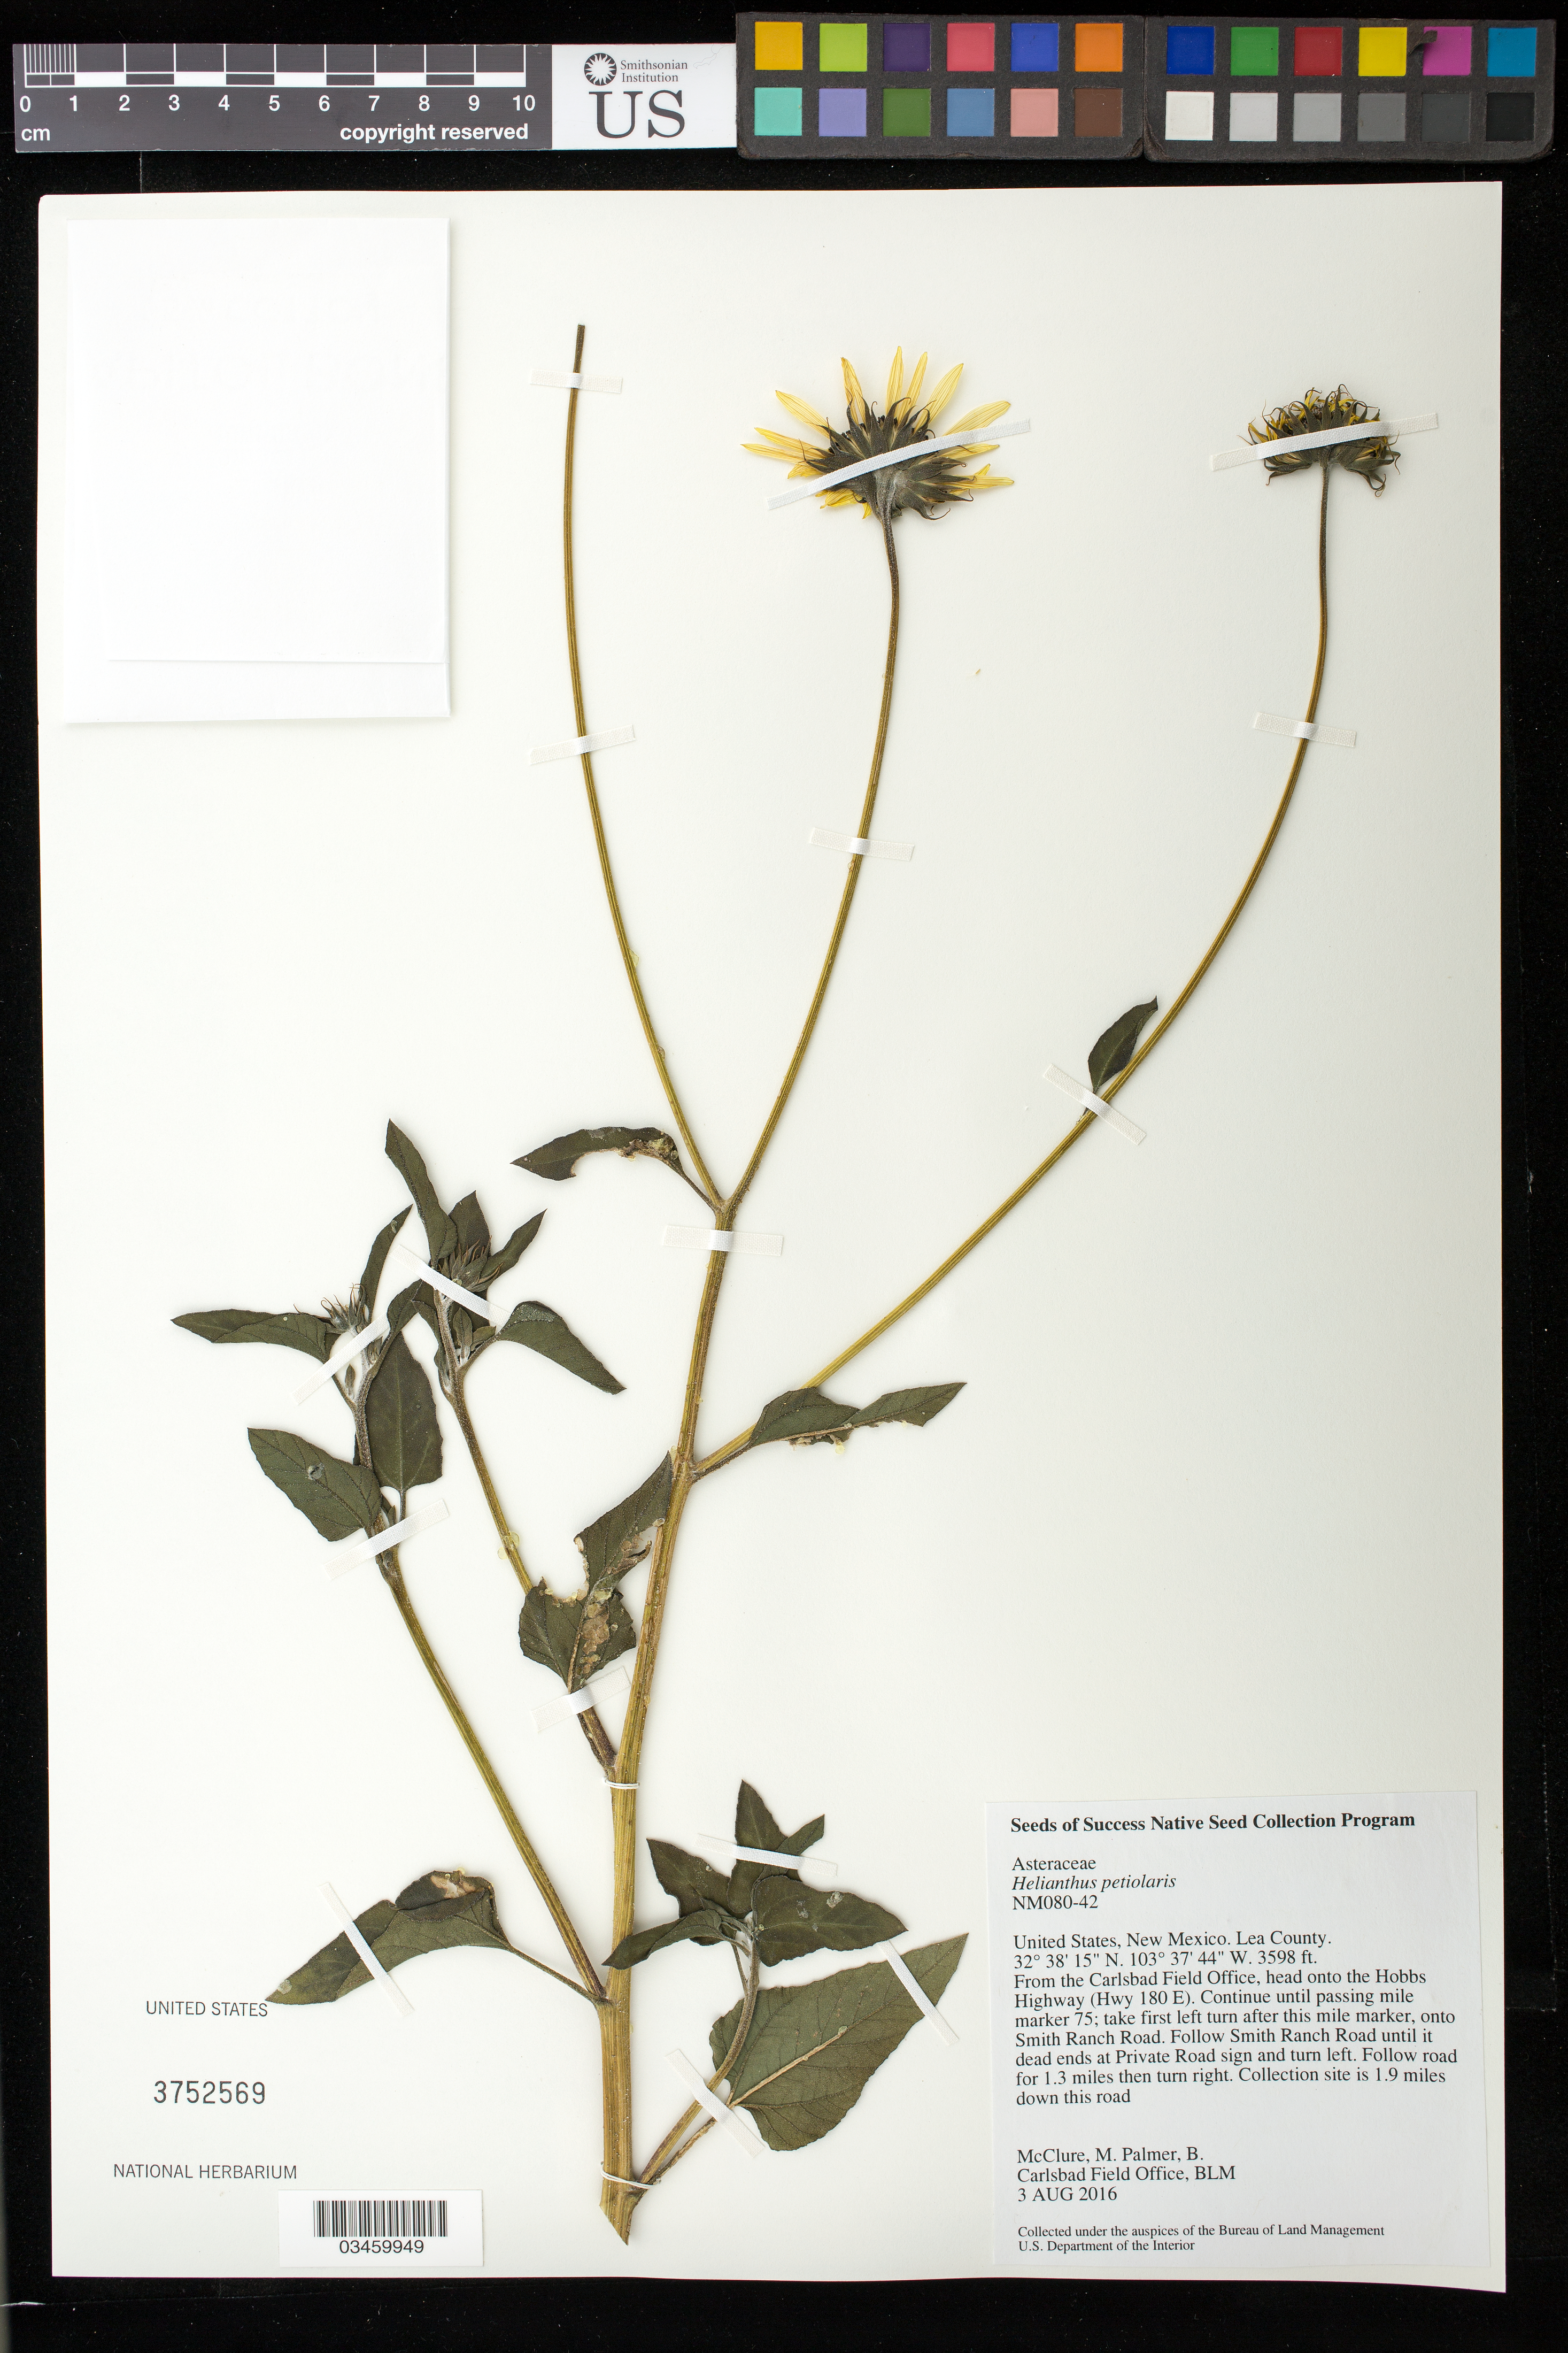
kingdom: Plantae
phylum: Tracheophyta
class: Magnoliopsida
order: Asterales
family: Asteraceae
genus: Helianthus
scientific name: Helianthus petiolaris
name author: Nutt.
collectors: M. McClure & B. Palmer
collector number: NM080-42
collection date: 2016-08-03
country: United States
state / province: New Mexico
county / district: Lea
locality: Smith Ranch Rd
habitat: Loamy Sand Ecological Site. Population located in fine sandy loams, nested between Kermit component of dunes and sandhills, on pyote and maljamar fine sands.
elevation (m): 1097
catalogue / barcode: US 3752569